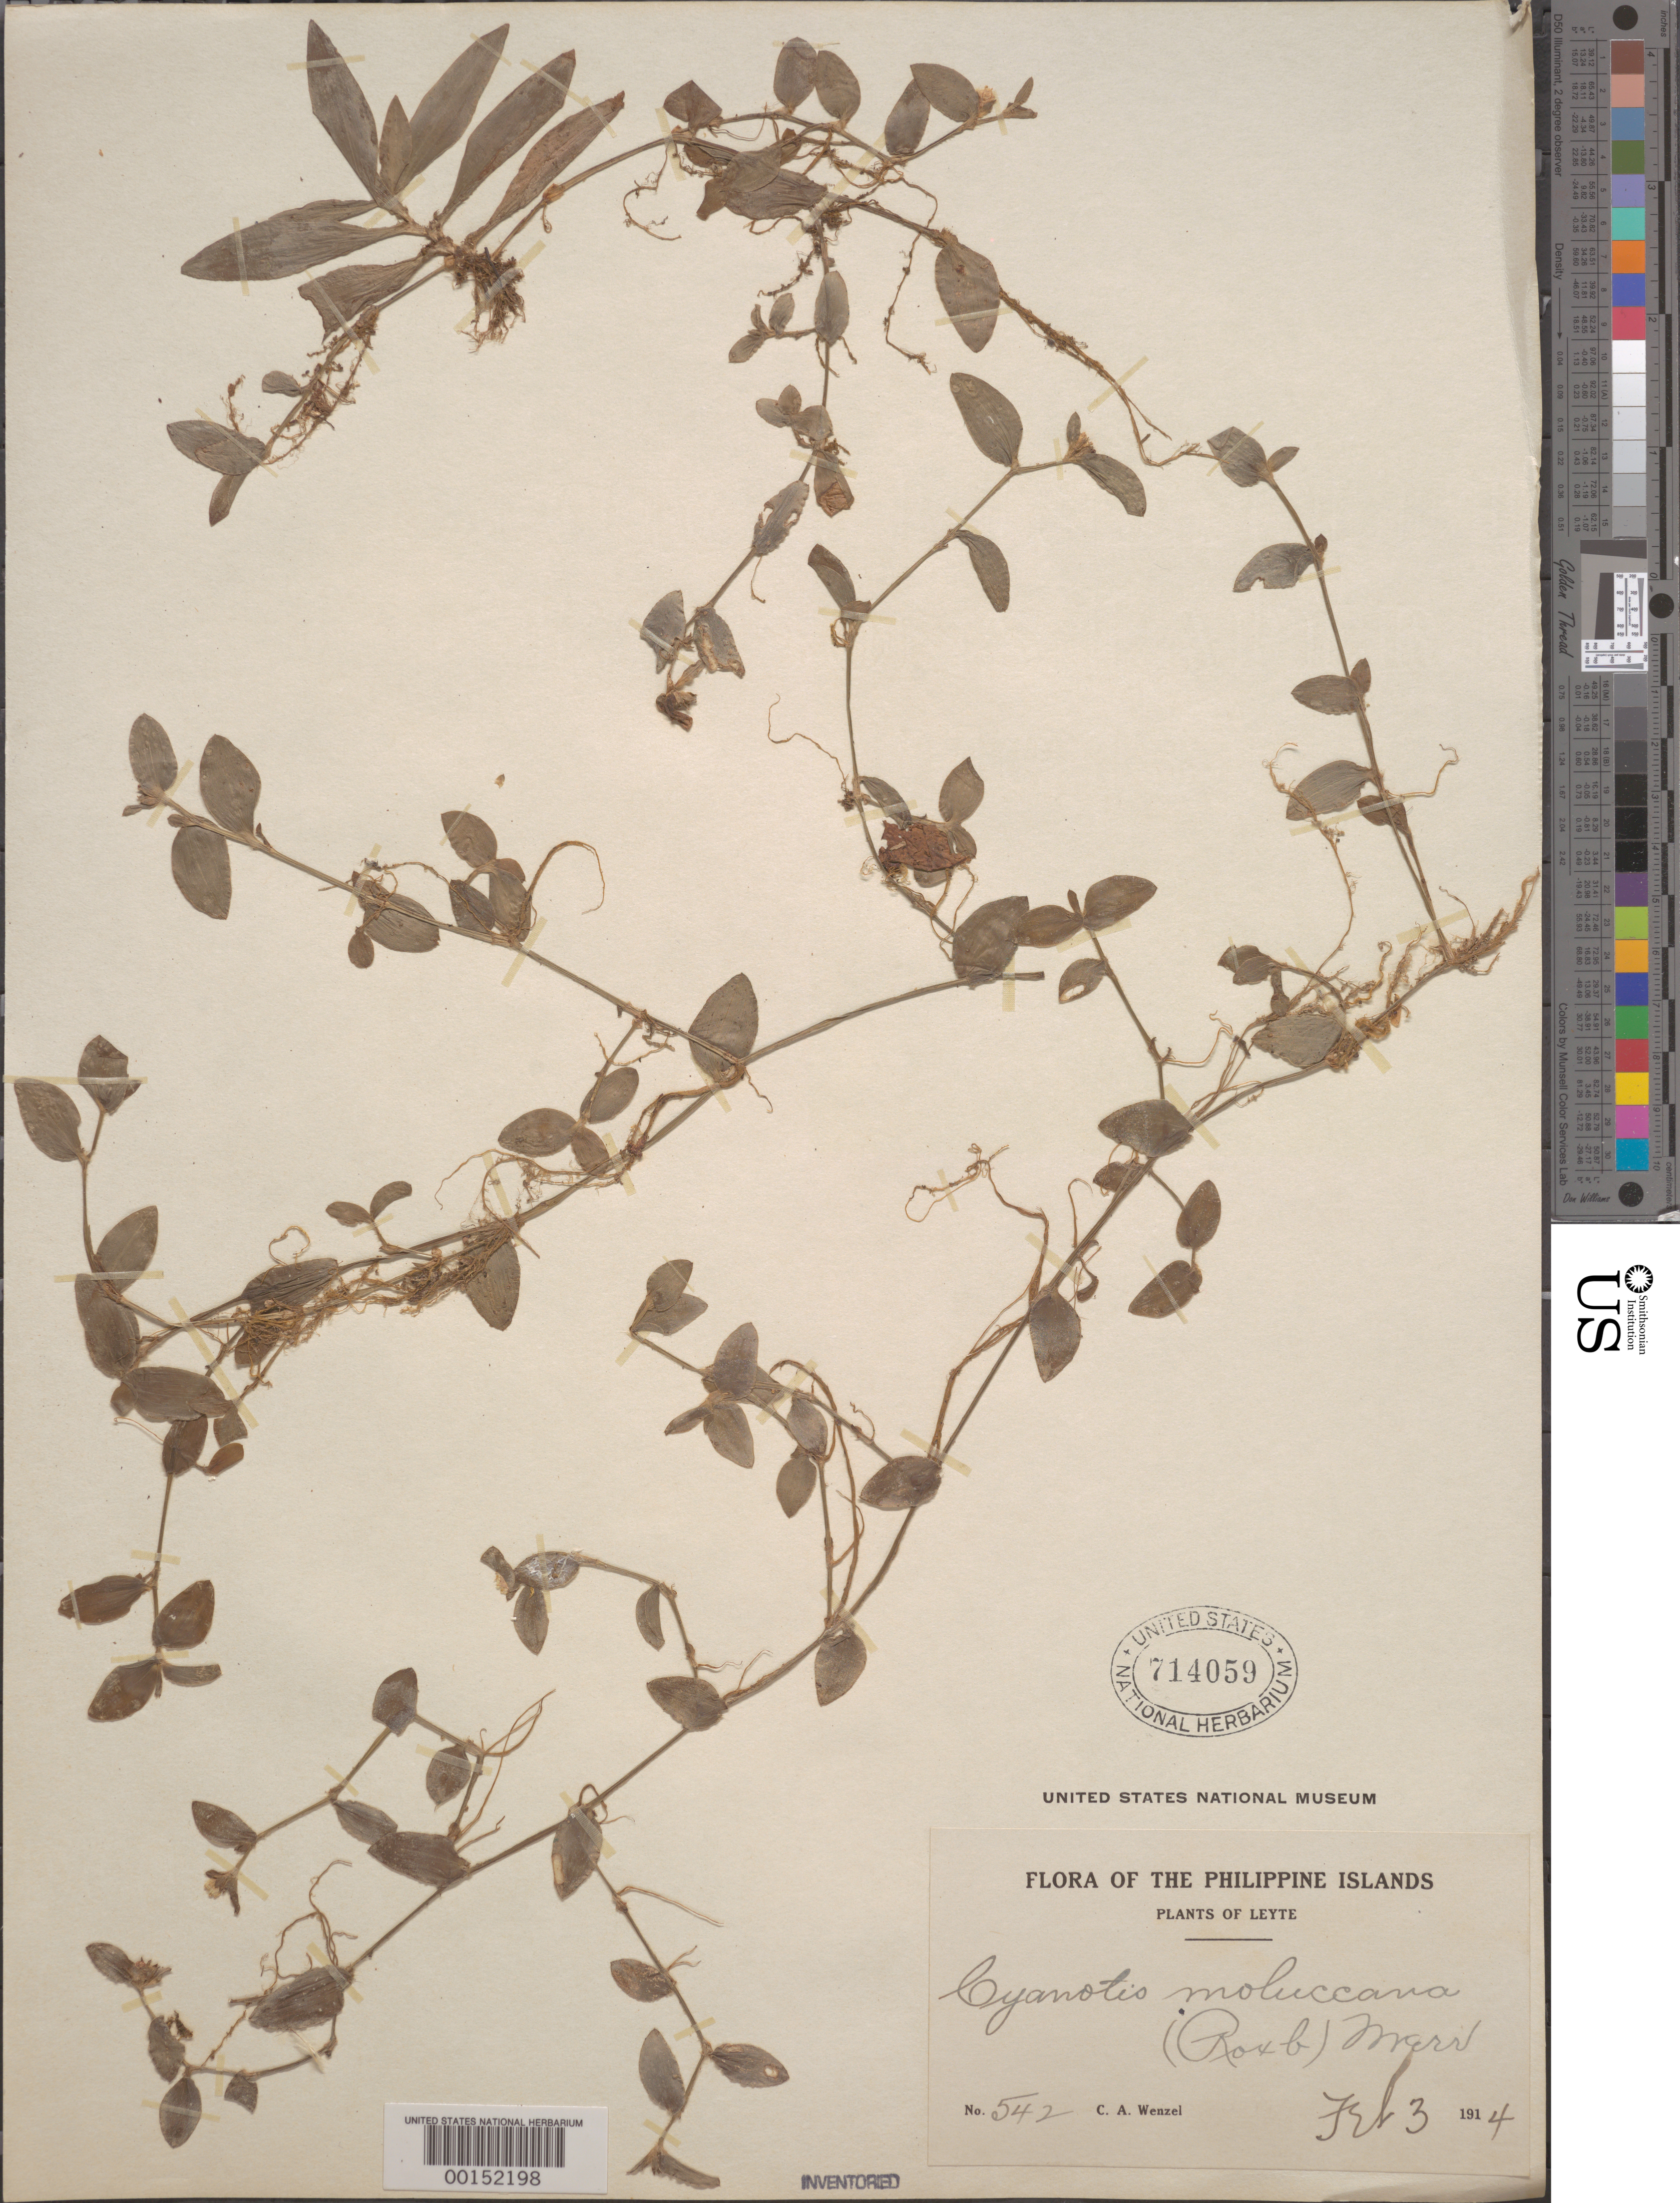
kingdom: Plantae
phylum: Tracheophyta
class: Liliopsida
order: Commelinales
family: Commelinaceae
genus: Belosynapsis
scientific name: Belosynapsis ciliata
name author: (Blume) R.S. Rao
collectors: C. Wenzel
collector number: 542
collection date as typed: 03 Feb 1914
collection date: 1914-02-03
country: Philippines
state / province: Eastern Visayas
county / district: Leyte / Southern Leyte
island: Leyte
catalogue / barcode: US 714059